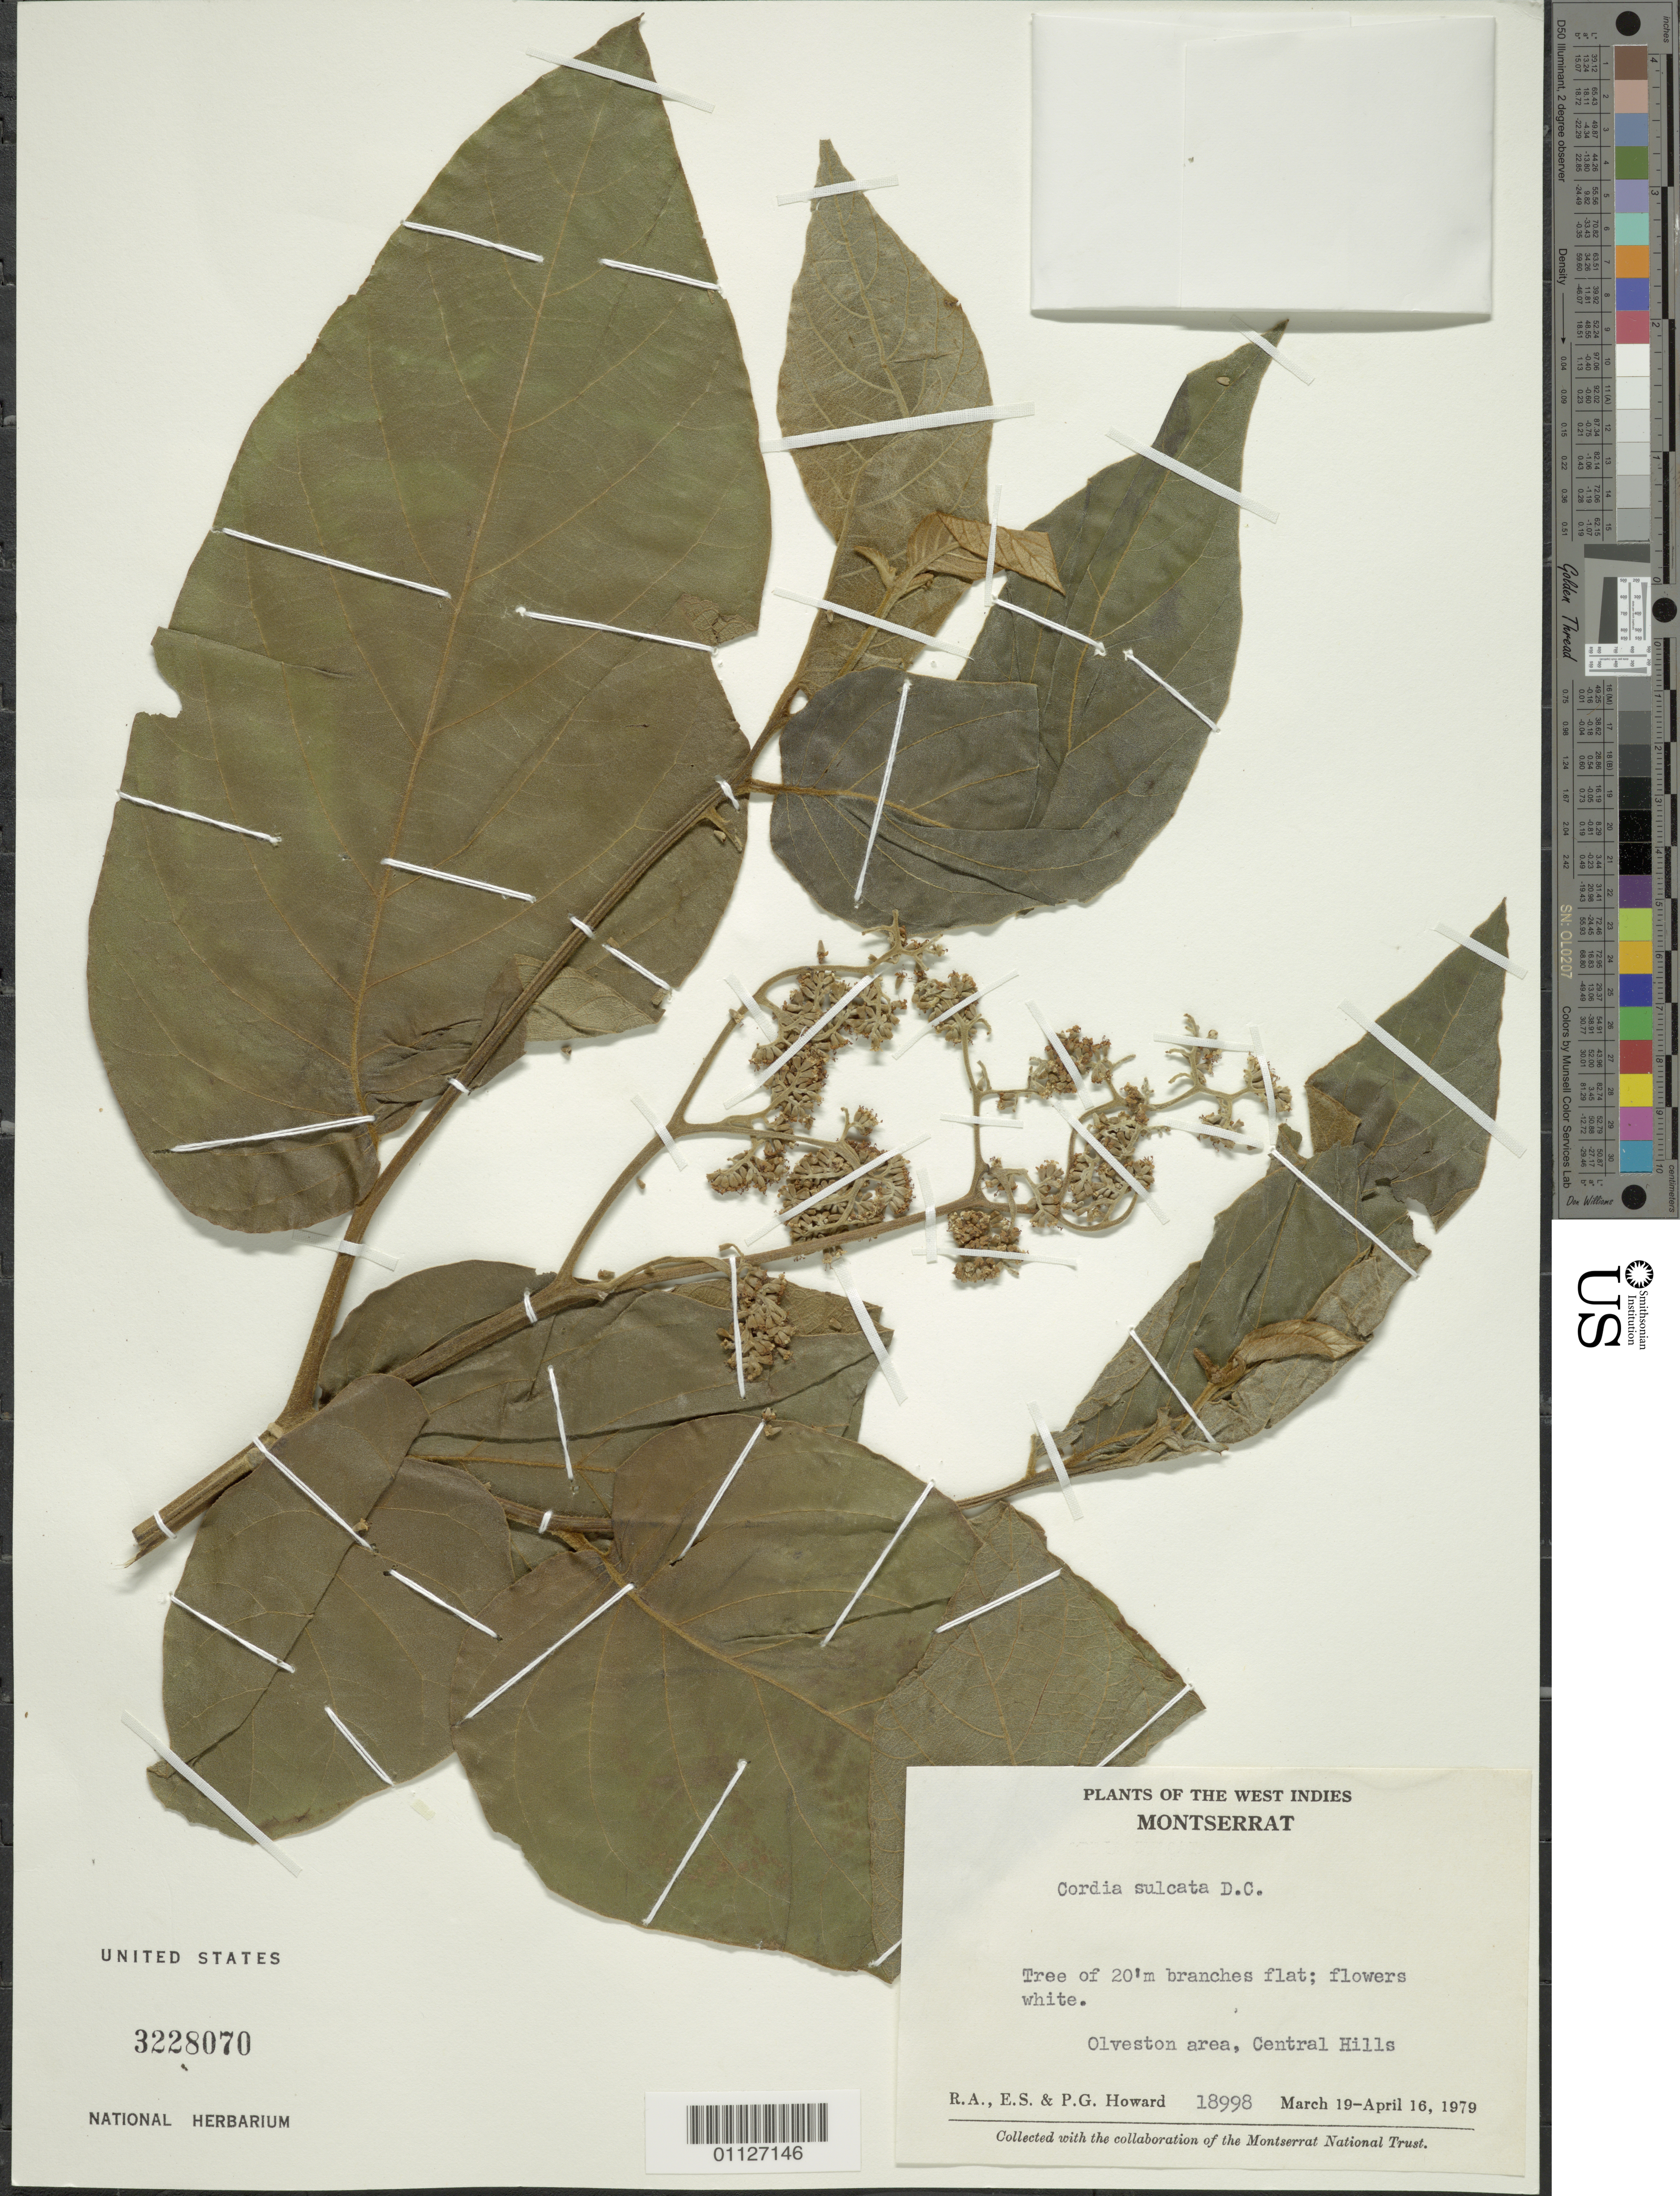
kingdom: Plantae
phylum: Tracheophyta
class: Magnoliopsida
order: Boraginales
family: Cordiaceae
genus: Cordia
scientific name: Cordia sulcata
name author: DC.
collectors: R. A. Howard, E. S. Howard & P. Howard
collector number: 18998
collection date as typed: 19 Mar 1979 to 16 Apr 1979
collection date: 1979-03-19/1979-04-16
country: Montserrat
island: Montserrat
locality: Olveston area, Central Hills.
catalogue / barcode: US 3228070